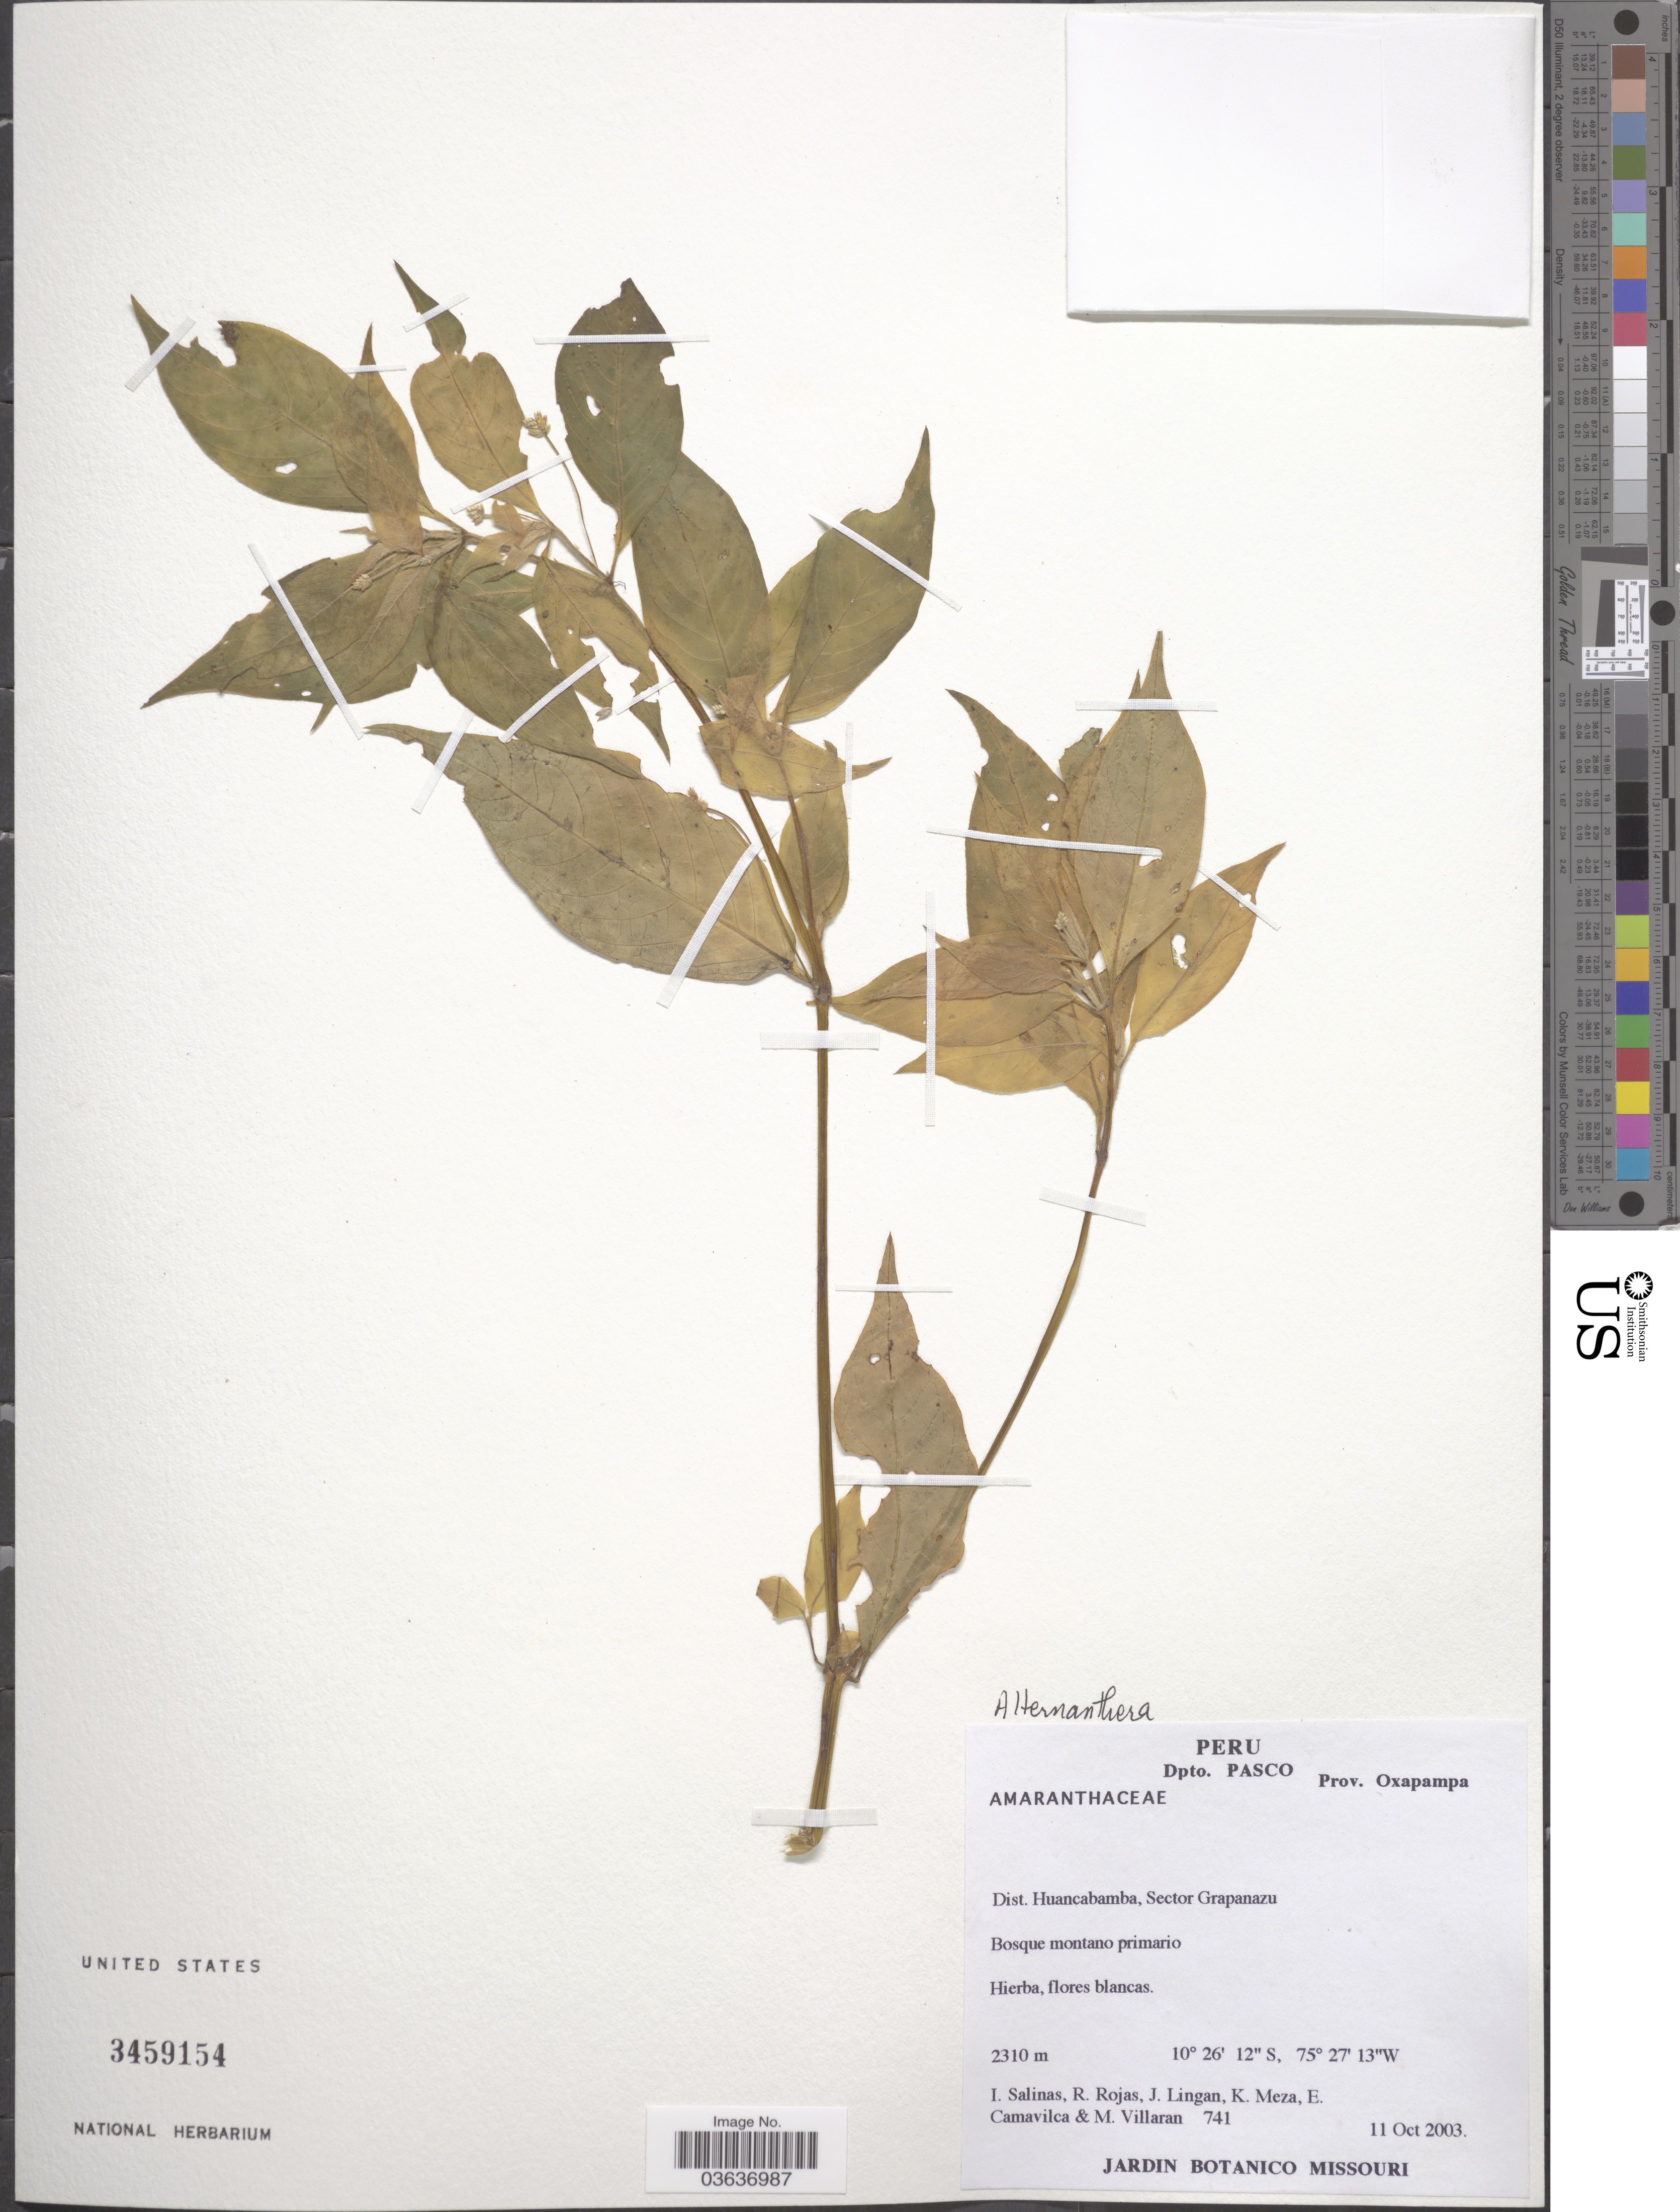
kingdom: Plantae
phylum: Tracheophyta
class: Magnoliopsida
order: Caryophyllales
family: Amaranthaceae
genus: Alternanthera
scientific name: Alternanthera sp.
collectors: I. Salinas, R. Rojas, J. Lingan, K. Meza & et al.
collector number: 741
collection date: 2003-10-11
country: Peru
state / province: Huancavelica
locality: Dpto. Pasco. Prov. Oxapampa. Dist. Huancabamba, Sector Grapanazu.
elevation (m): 2310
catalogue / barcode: US 3459154